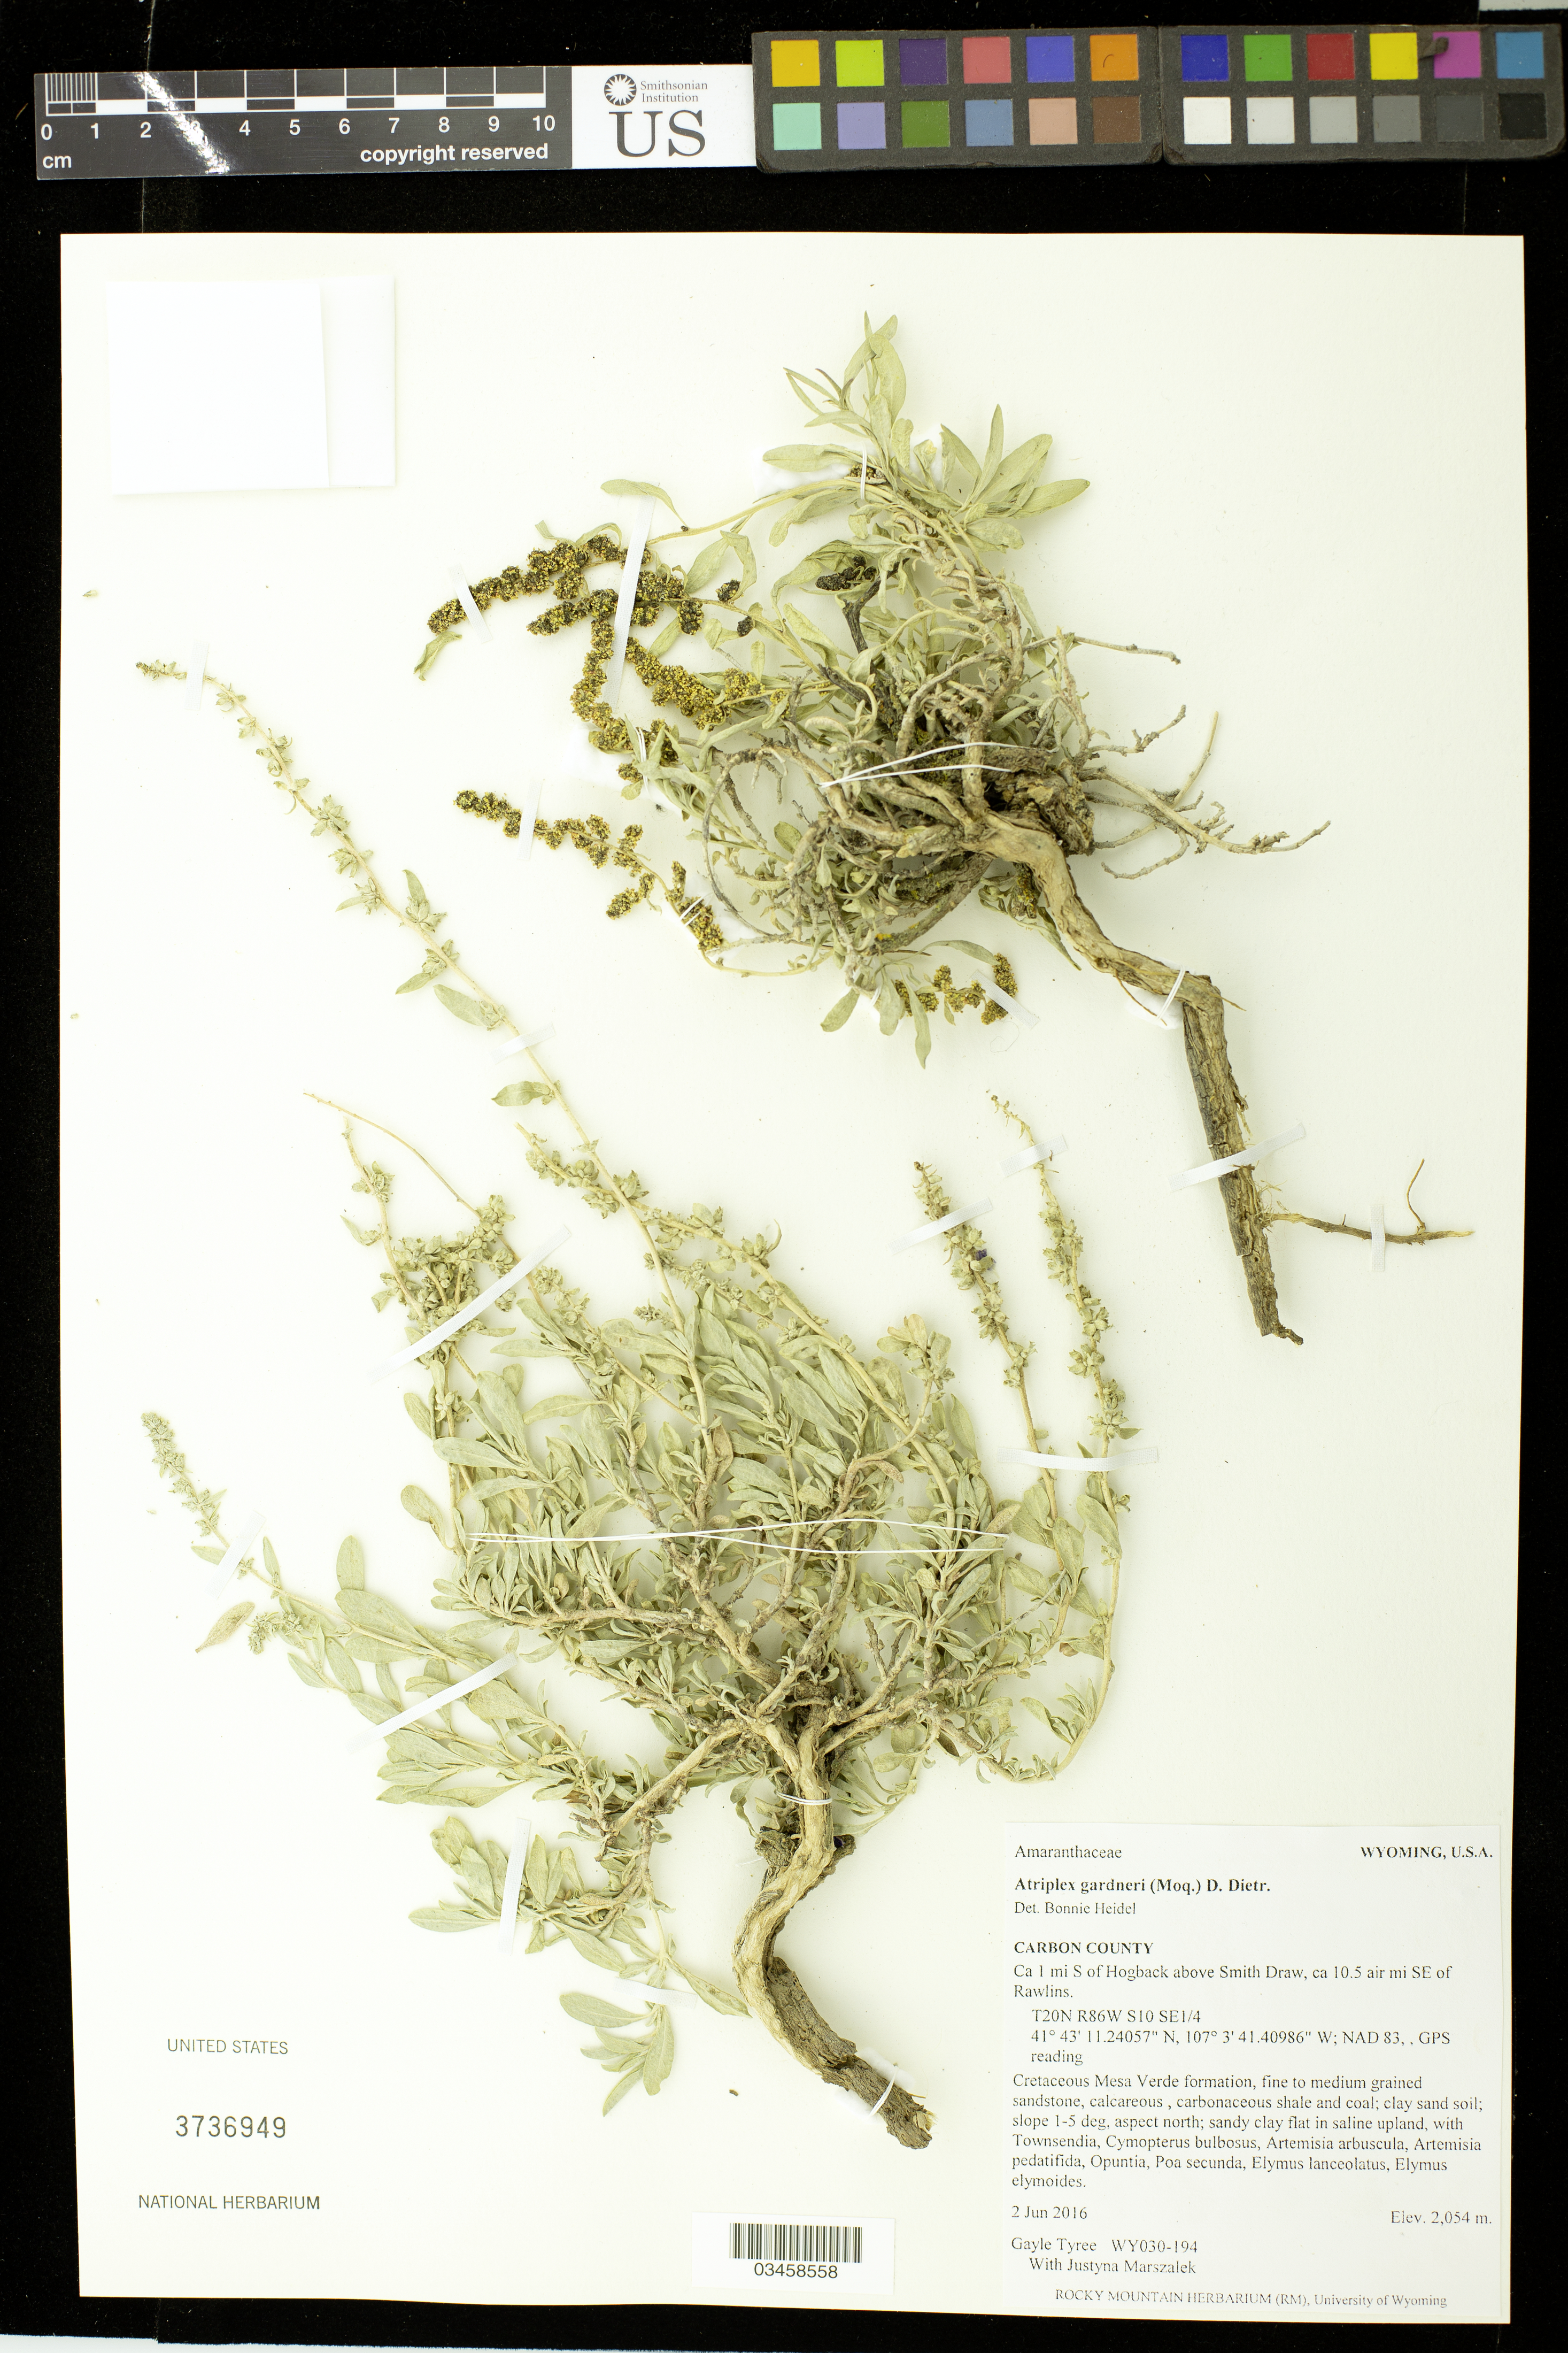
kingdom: Plantae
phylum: Tracheophyta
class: Magnoliopsida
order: Caryophyllales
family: Amaranthaceae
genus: Atriplex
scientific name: Atriplex gardneri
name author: (Moq.) D. Dietr.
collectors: G. Tyree & J. Marszalek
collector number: WY030-194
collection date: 2016-06-02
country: United States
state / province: Wyoming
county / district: Carbon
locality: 1 mi. S of Hogback along Smith Draw,10.5 air mi. SE of Rawlins. T20N R86W S10 SE1/4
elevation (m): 2054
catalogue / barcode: US 3736949